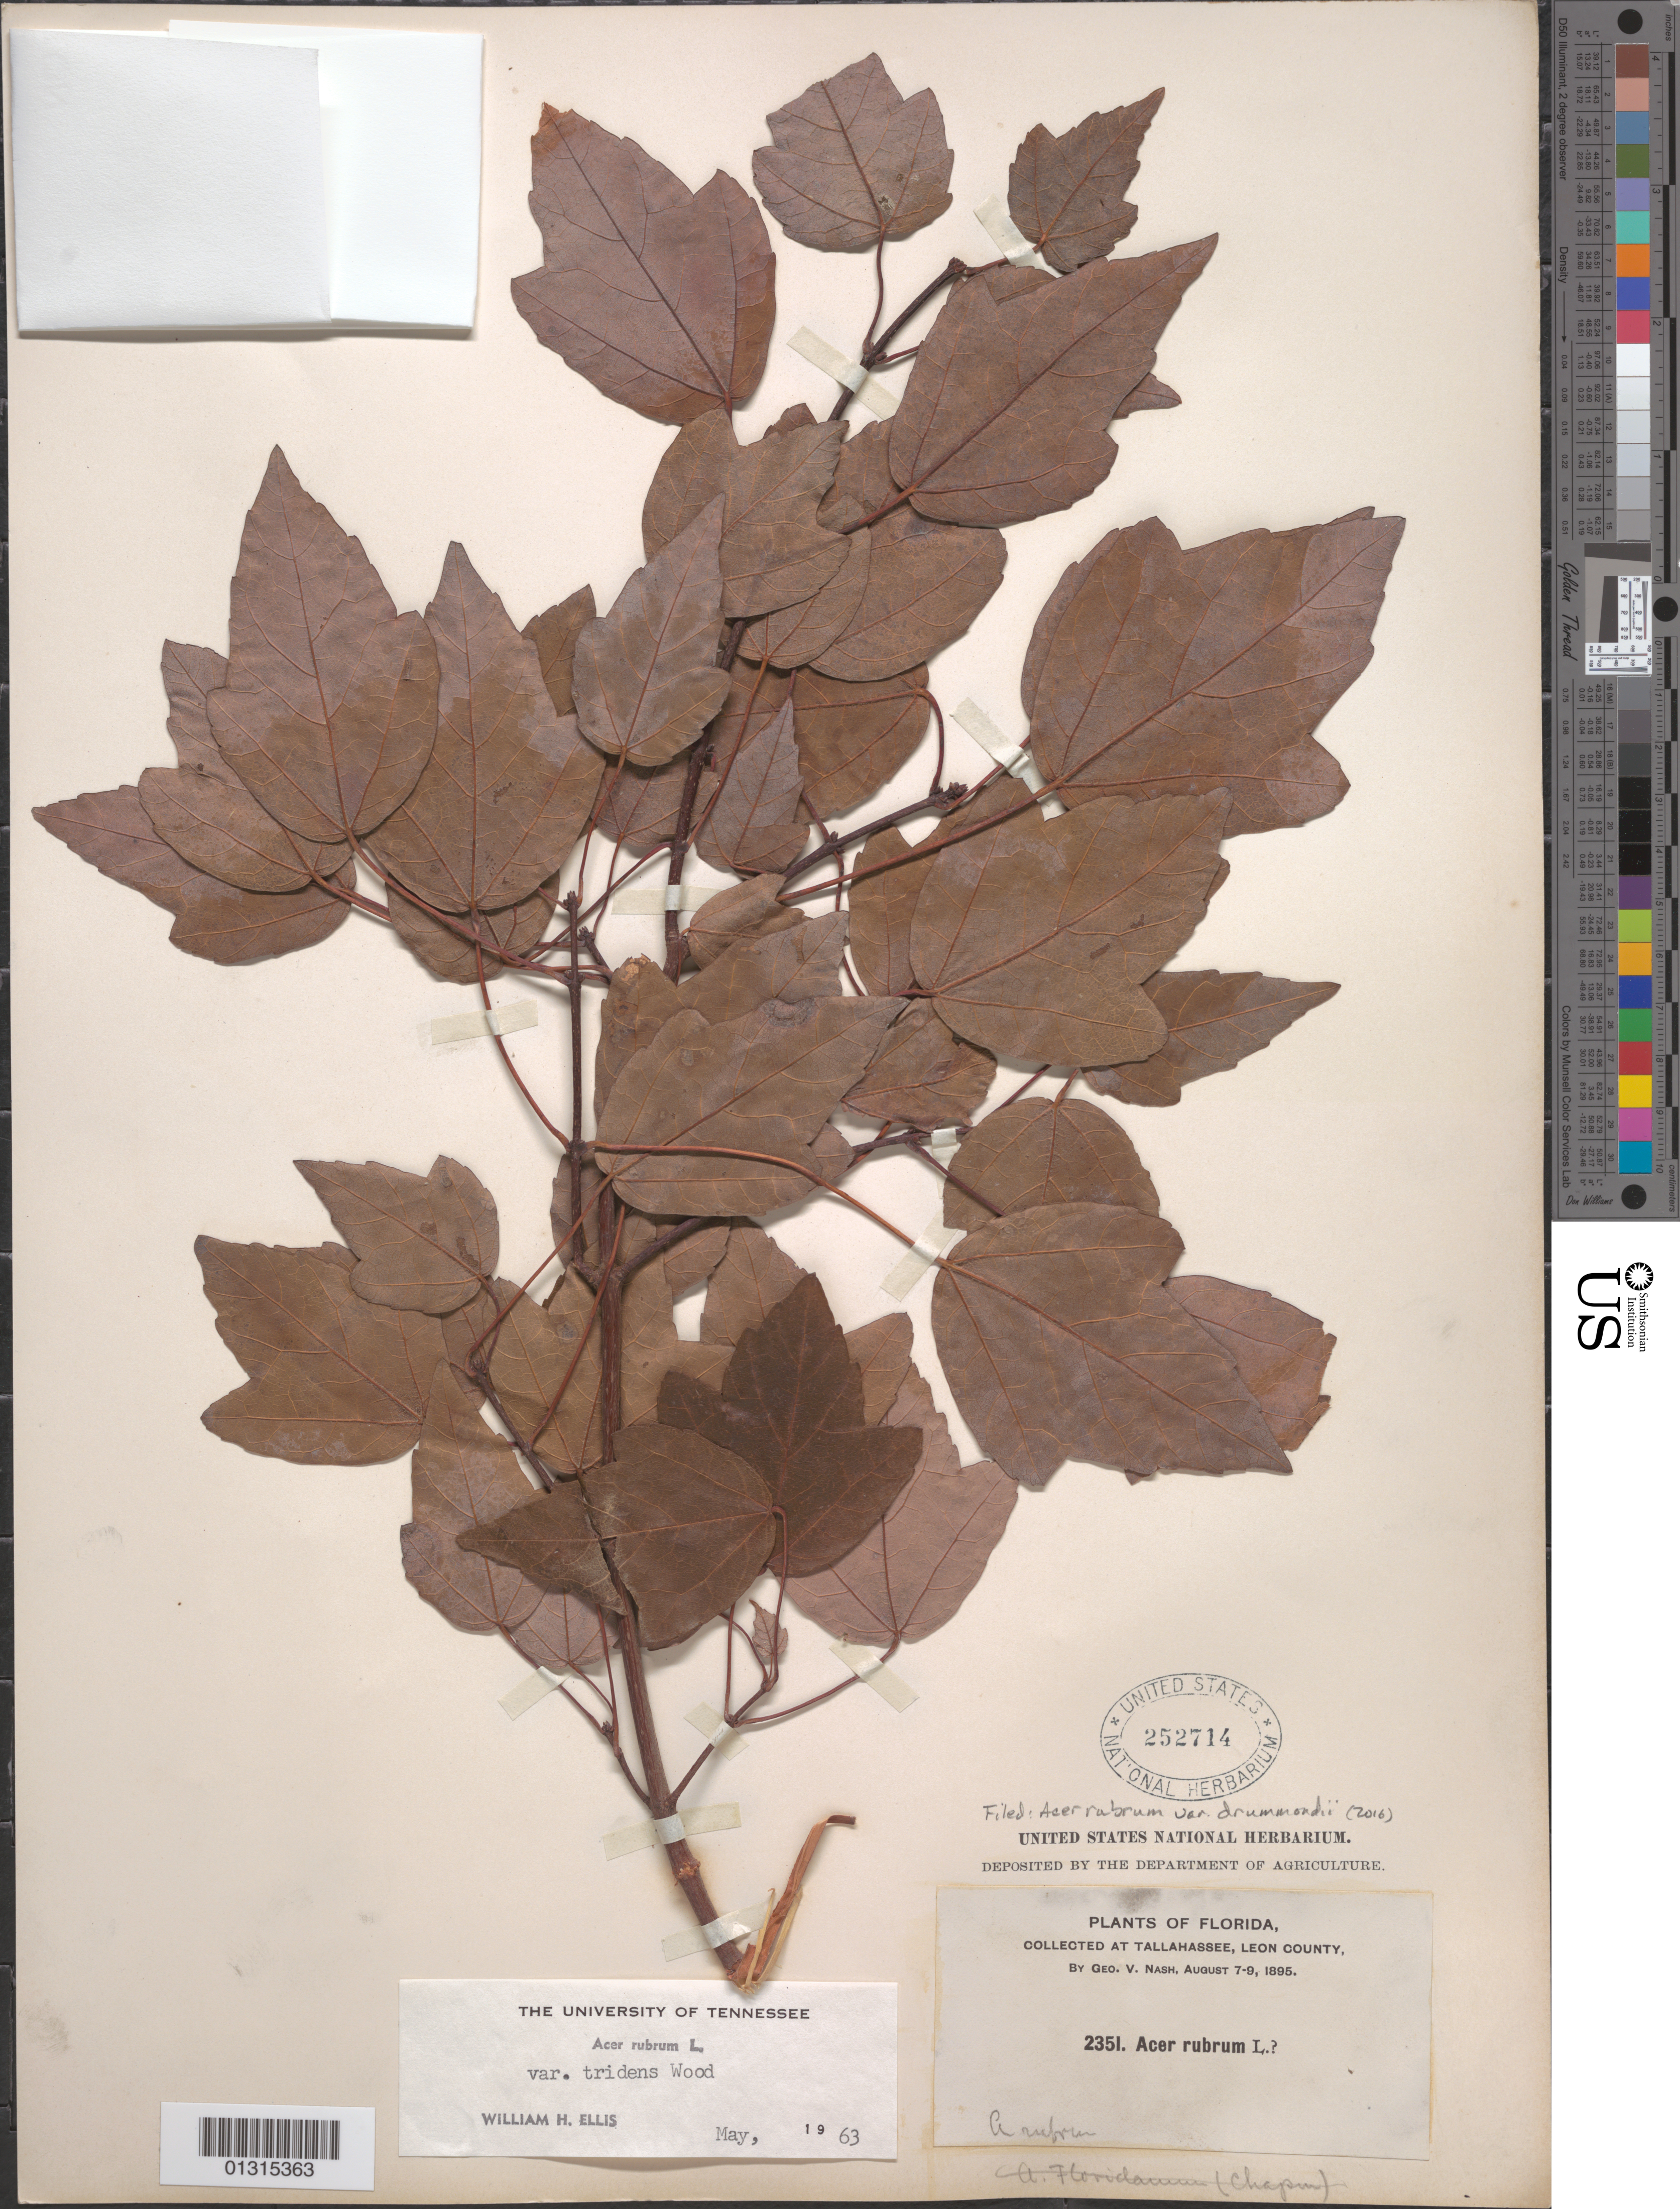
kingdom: Plantae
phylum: Tracheophyta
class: Magnoliopsida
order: Sapindales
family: Sapindaceae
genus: Acer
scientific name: Acer rubrum var. drummondi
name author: (Hook. & Arn. ex Nutt.) Sarg.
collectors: G. V. Nash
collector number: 2351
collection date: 1895-08-07/1895-08-09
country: United States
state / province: Florida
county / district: Leon County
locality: Leon County, Tallahassee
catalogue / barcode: US 252714